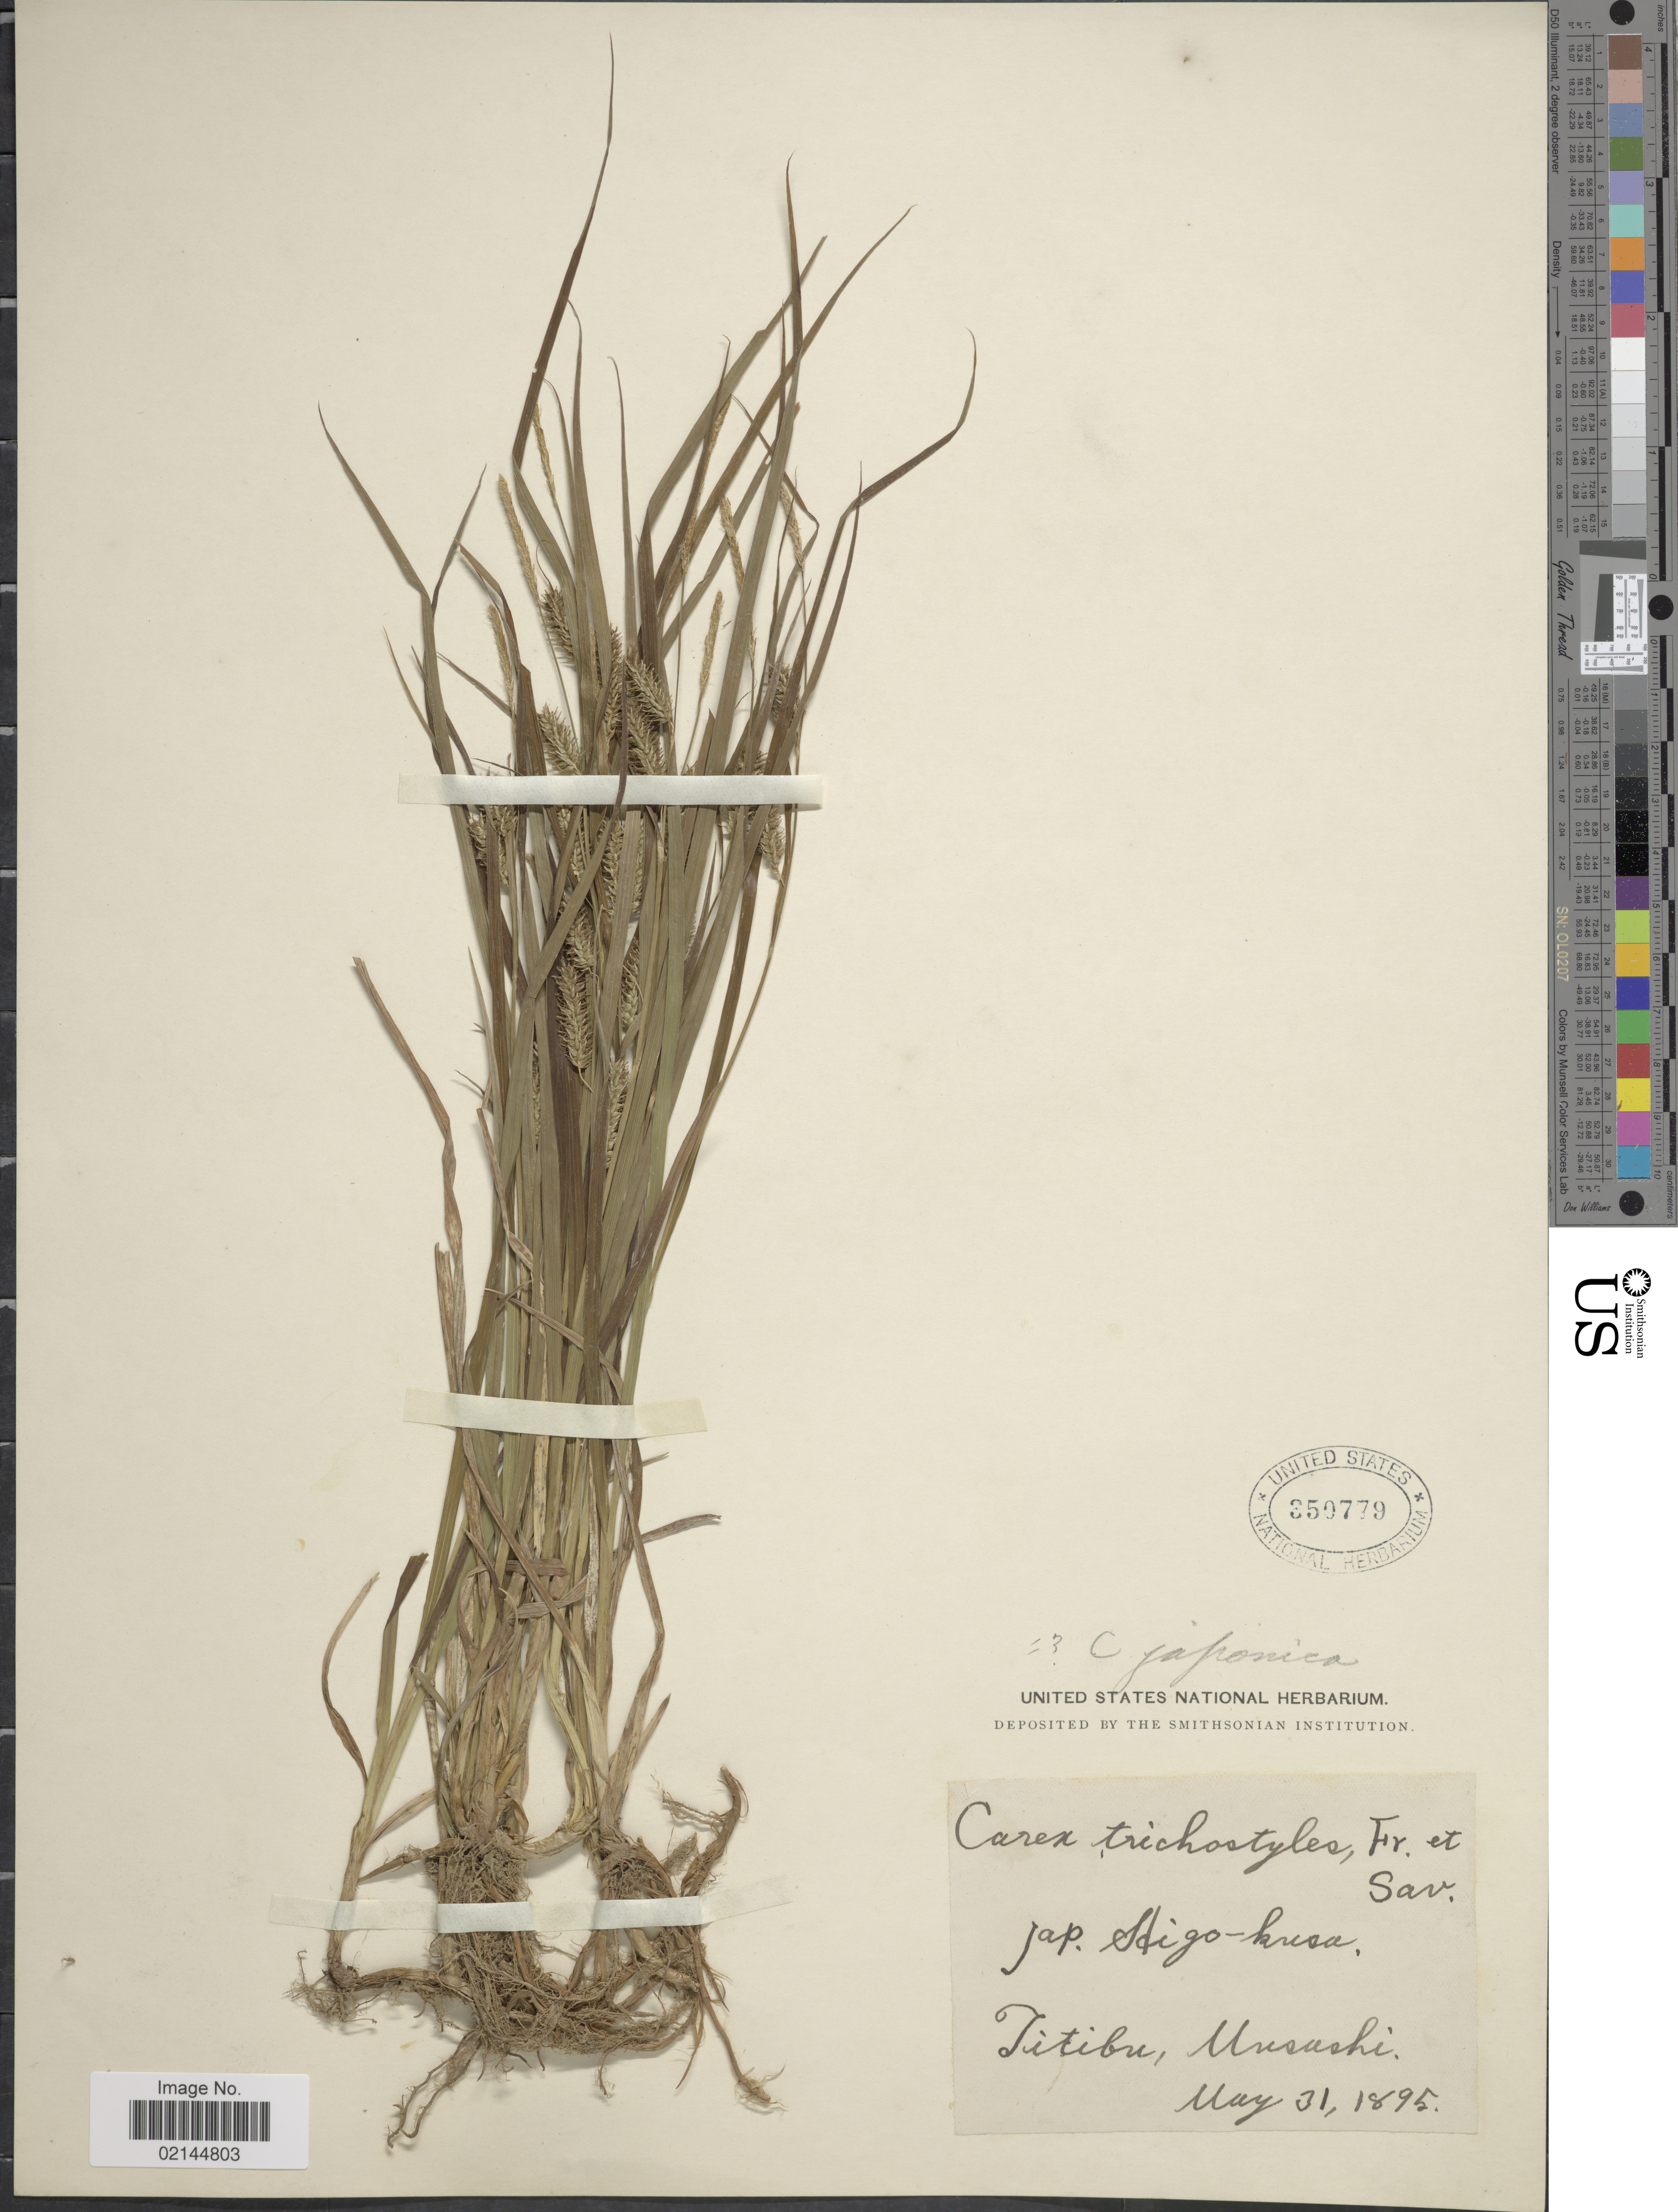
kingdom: Plantae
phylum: Tracheophyta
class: Liliopsida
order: Poales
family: Cyperaceae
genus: Carex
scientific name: Carex japonica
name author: Thunb.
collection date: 1895-05-31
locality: Titibu, Unsashi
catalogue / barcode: US 350779